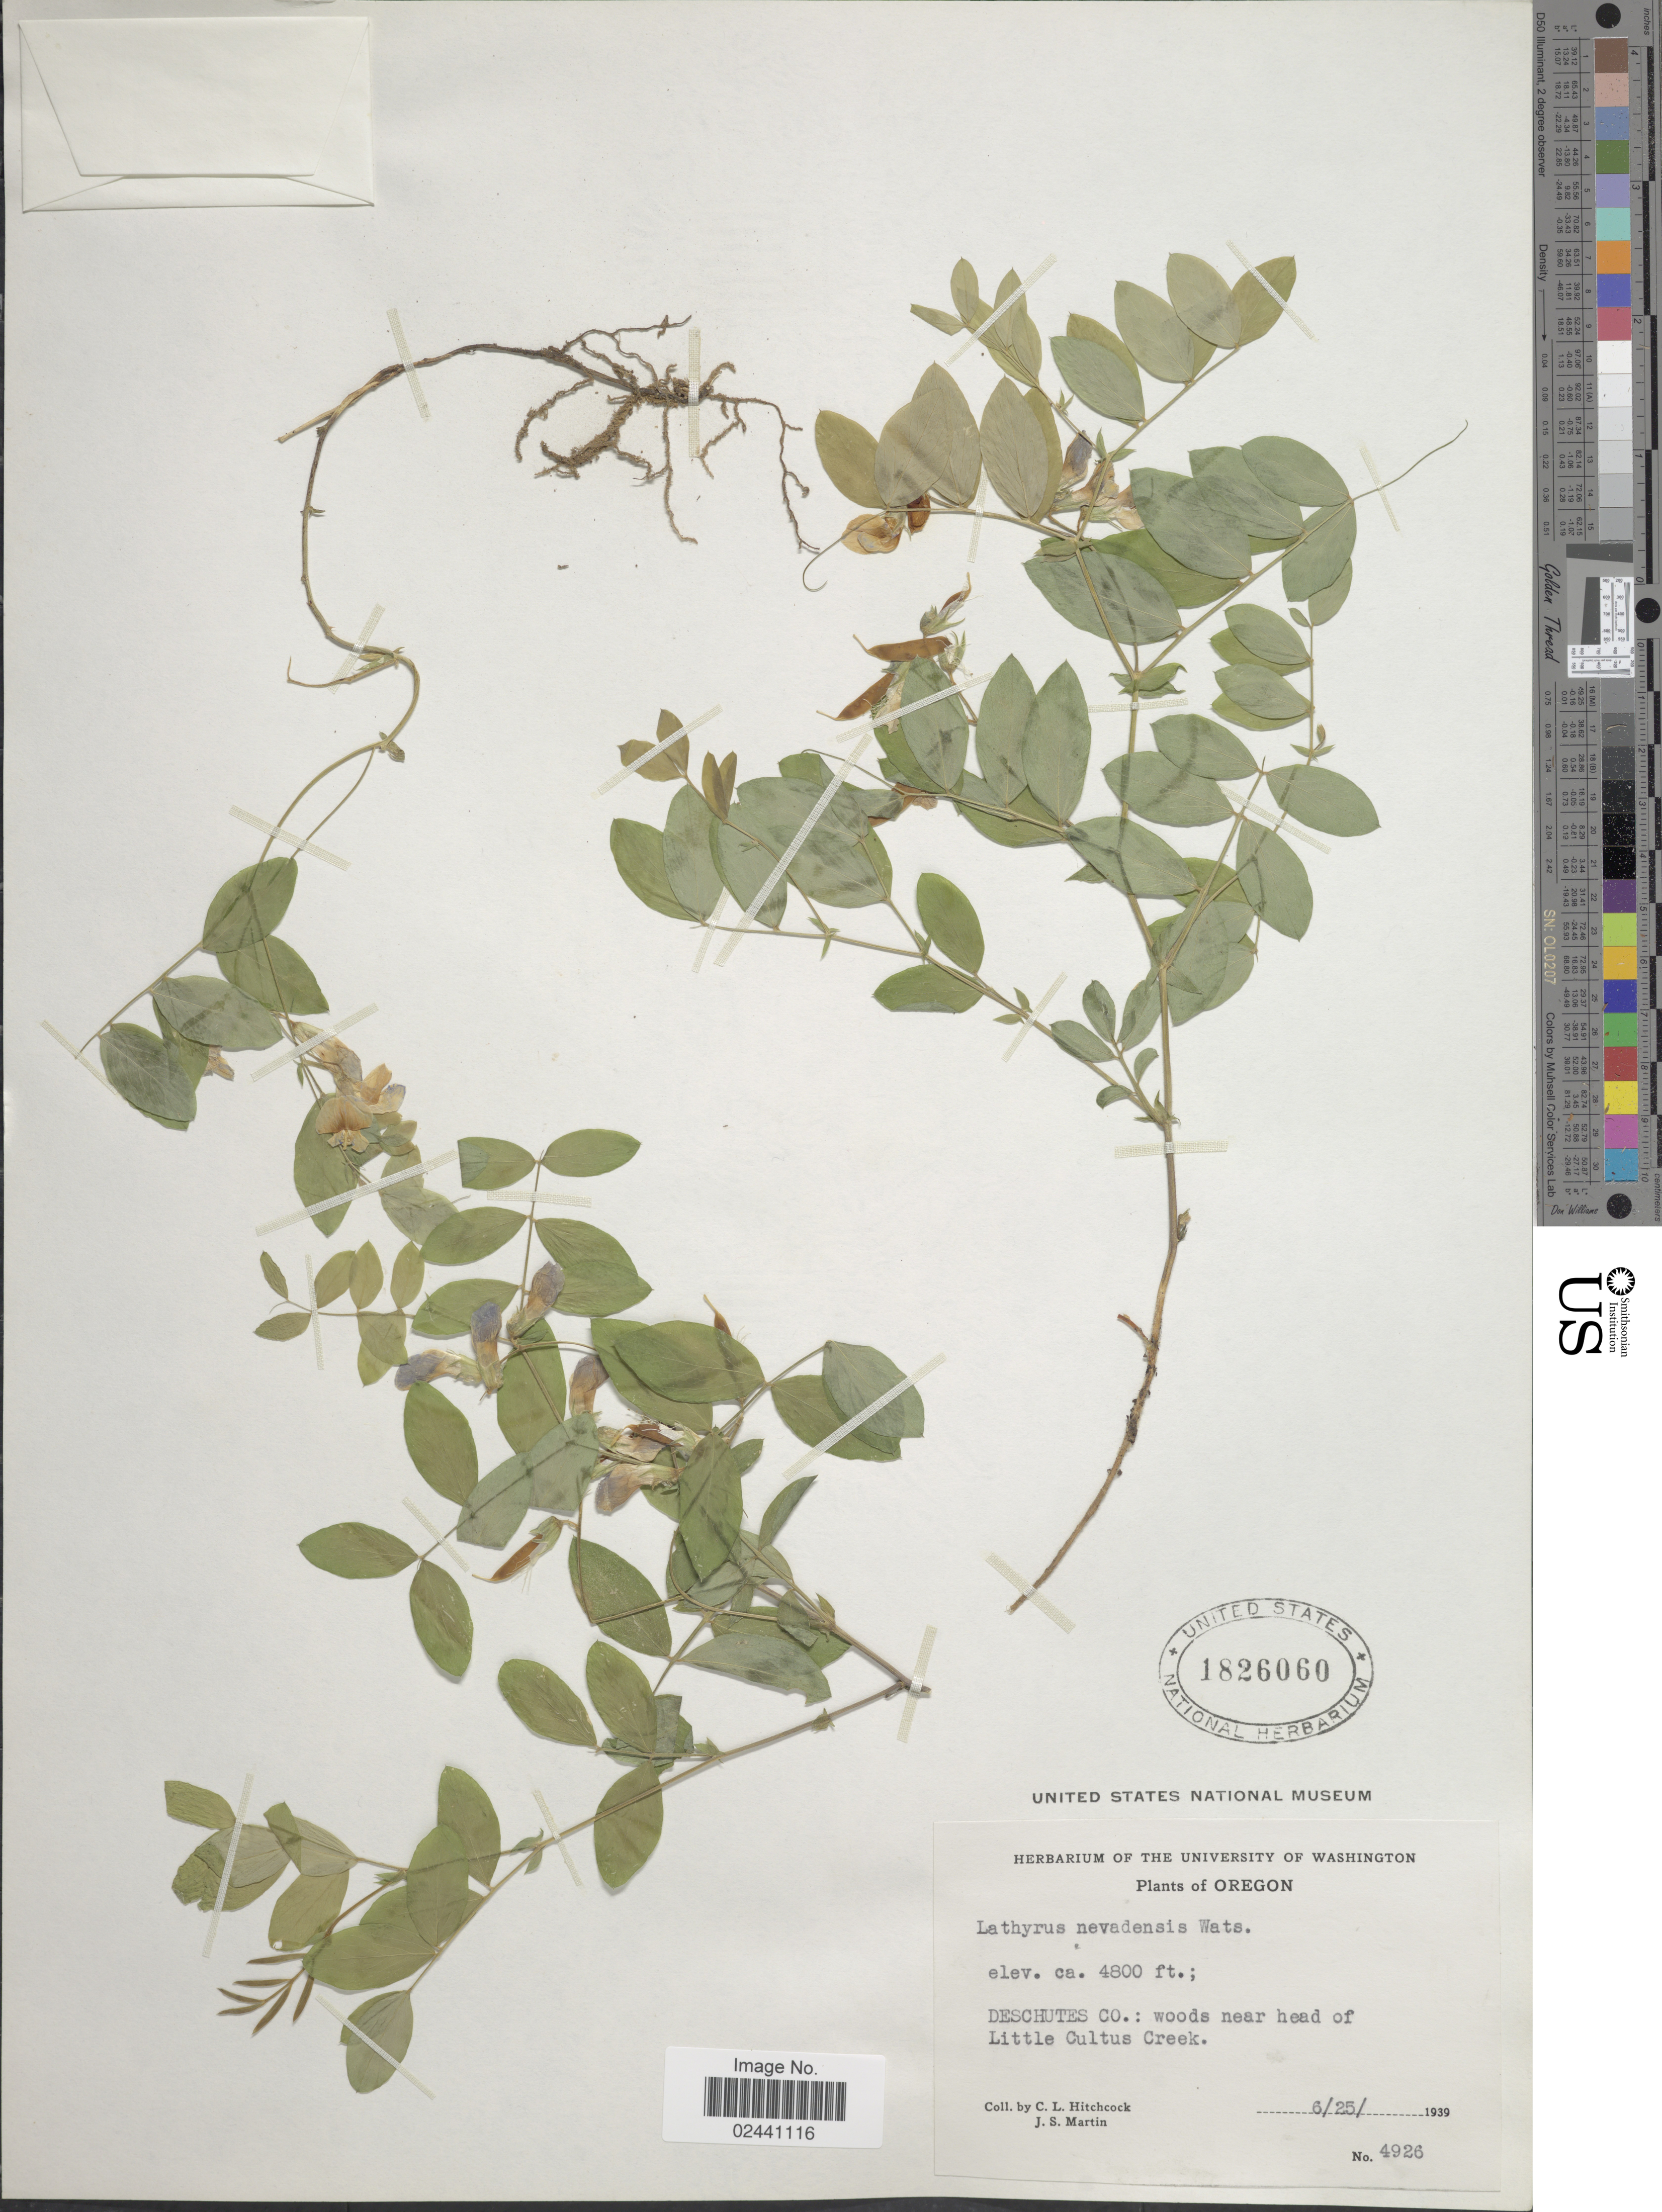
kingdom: Plantae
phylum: Tracheophyta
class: Magnoliopsida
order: Fabales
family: Fabaceae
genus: Lathyrus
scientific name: Lathyrus nevadensis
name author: S. Watson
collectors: C. L. Hitchcock & J. S. Martin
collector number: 4926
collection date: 1939-06-25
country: United States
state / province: Oregon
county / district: Deschutes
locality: Deschutes Co.: woods near head of Little Cultus Creek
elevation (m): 1463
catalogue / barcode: US 1826060